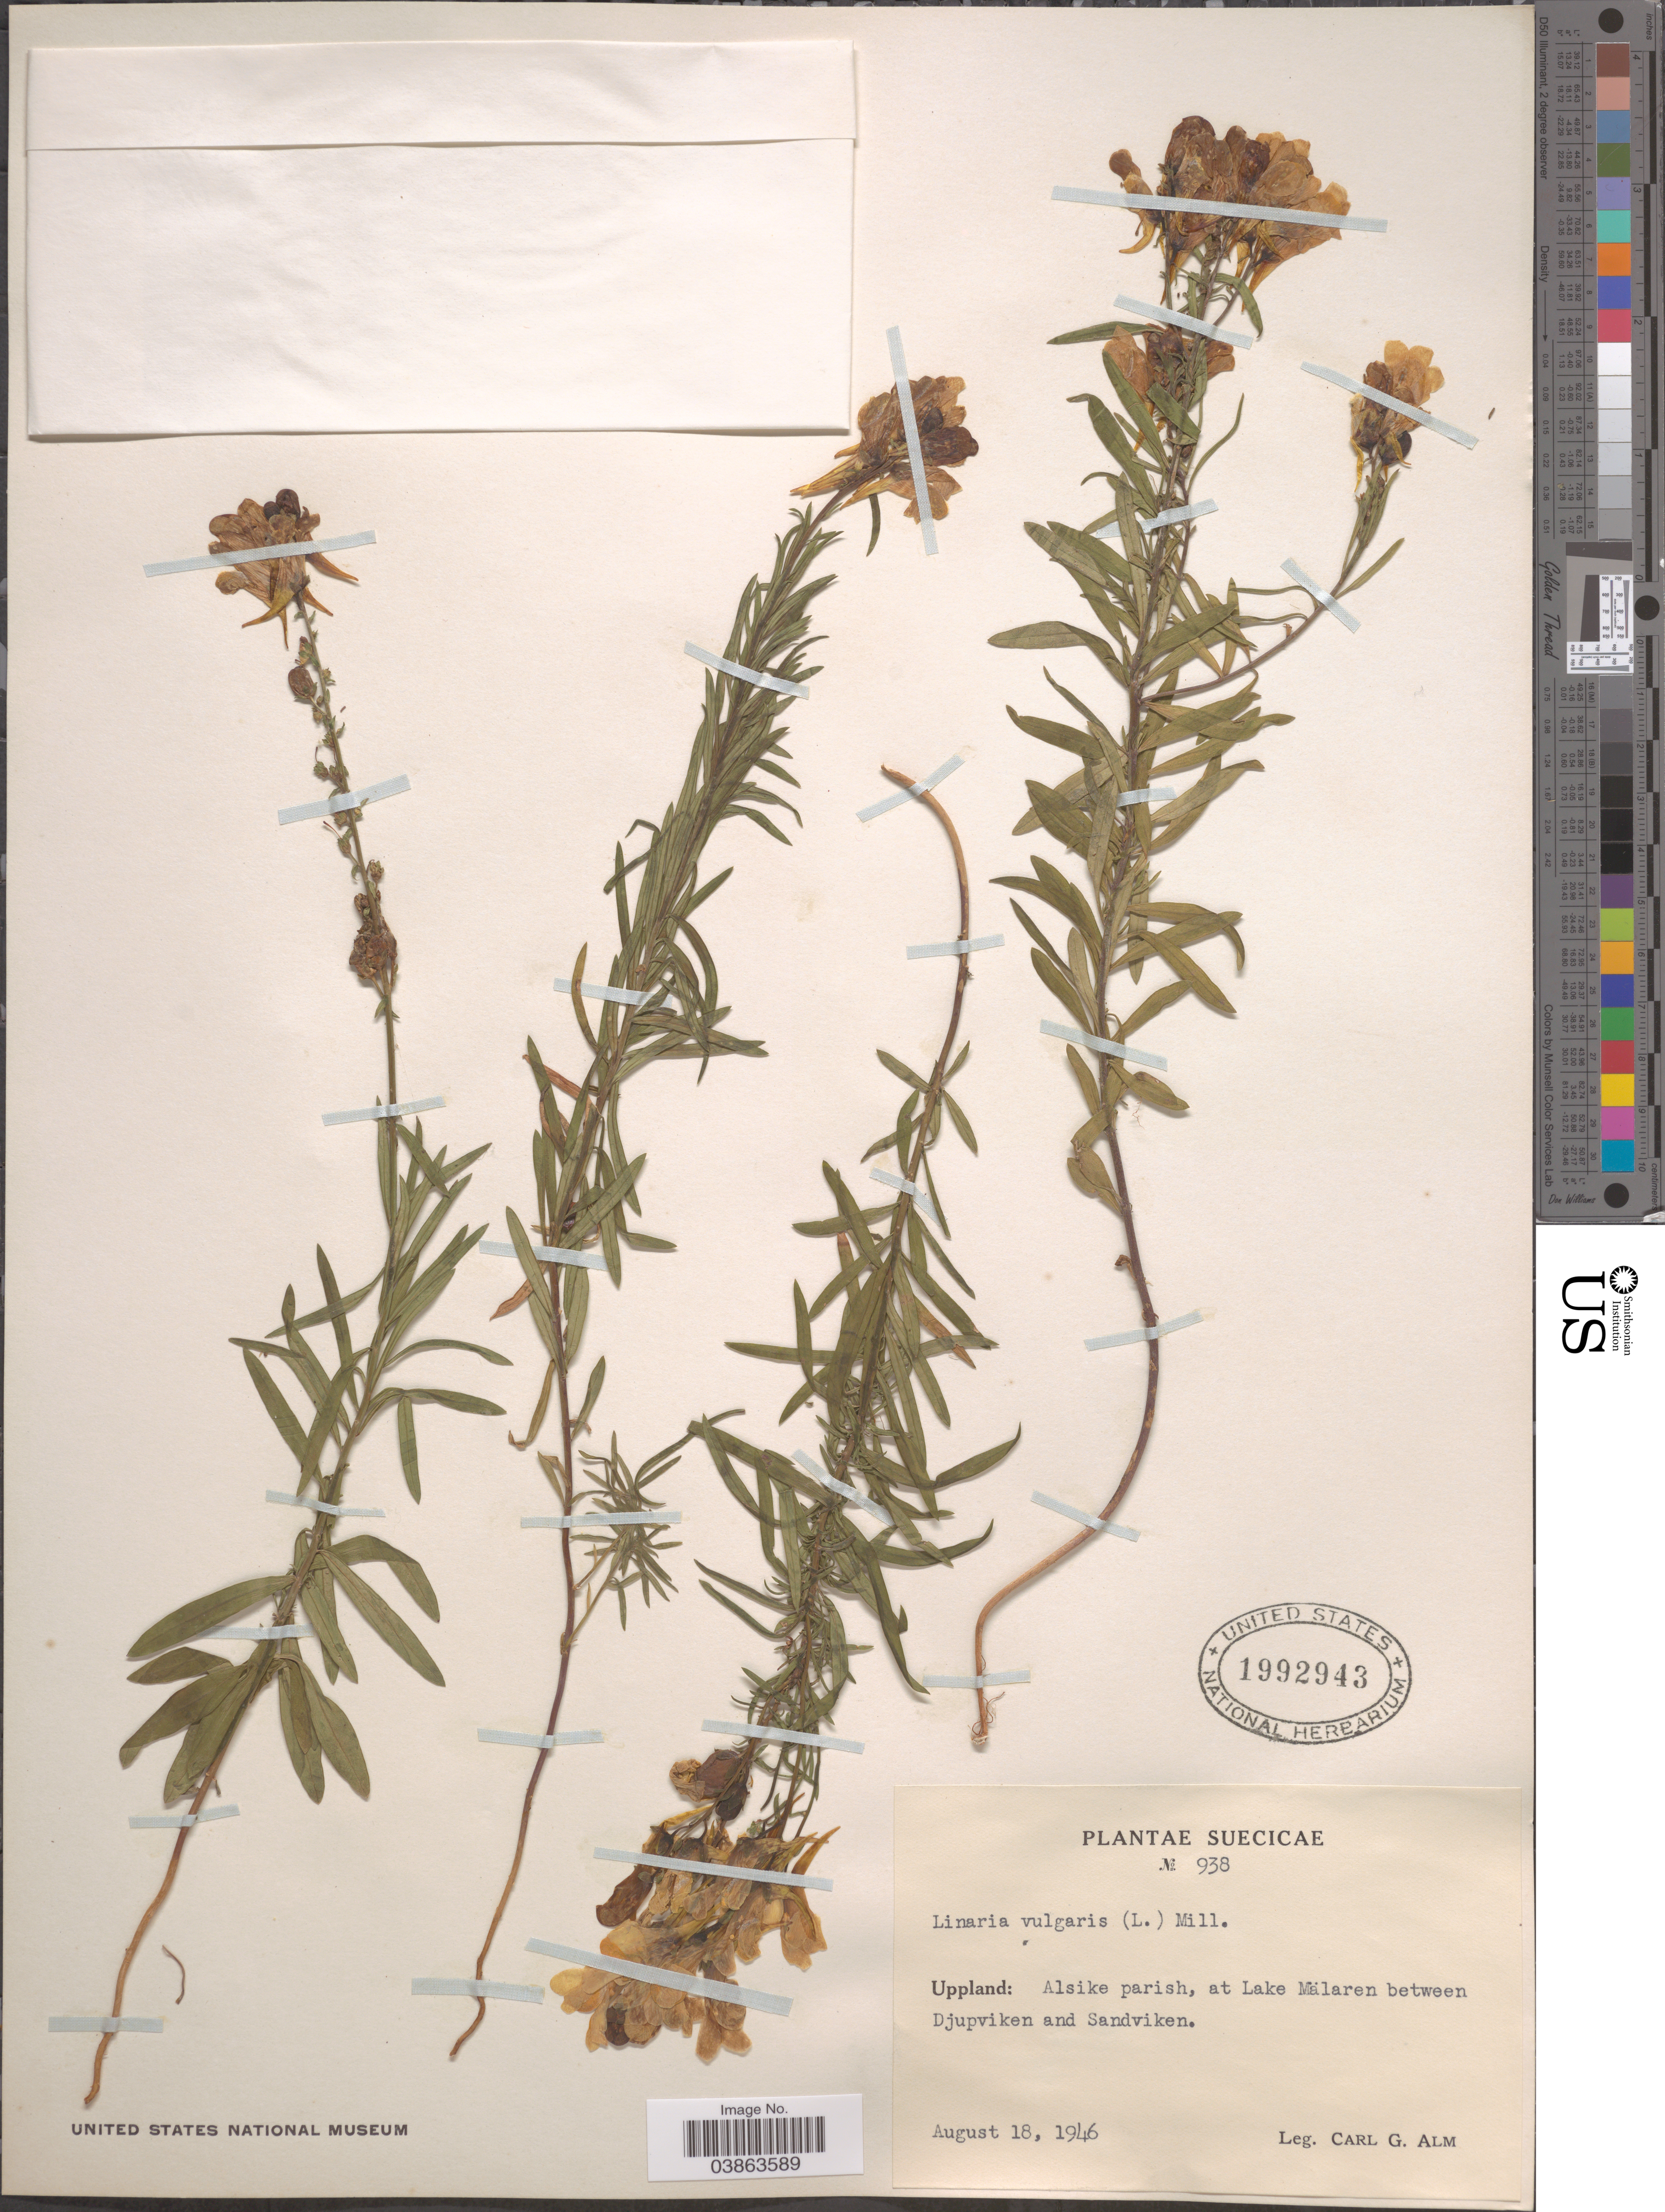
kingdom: Plantae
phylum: Tracheophyta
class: Magnoliopsida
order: Lamiales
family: Plantaginaceae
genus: Linaria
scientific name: Linaria vulgaris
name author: Mill.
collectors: C. G. Alm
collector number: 938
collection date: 1946-08-18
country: Sweden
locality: Suecicae. Uppland: Alsike parish, at Lake Mälaren between Djupviken and Sandviken.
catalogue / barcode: US 1992943